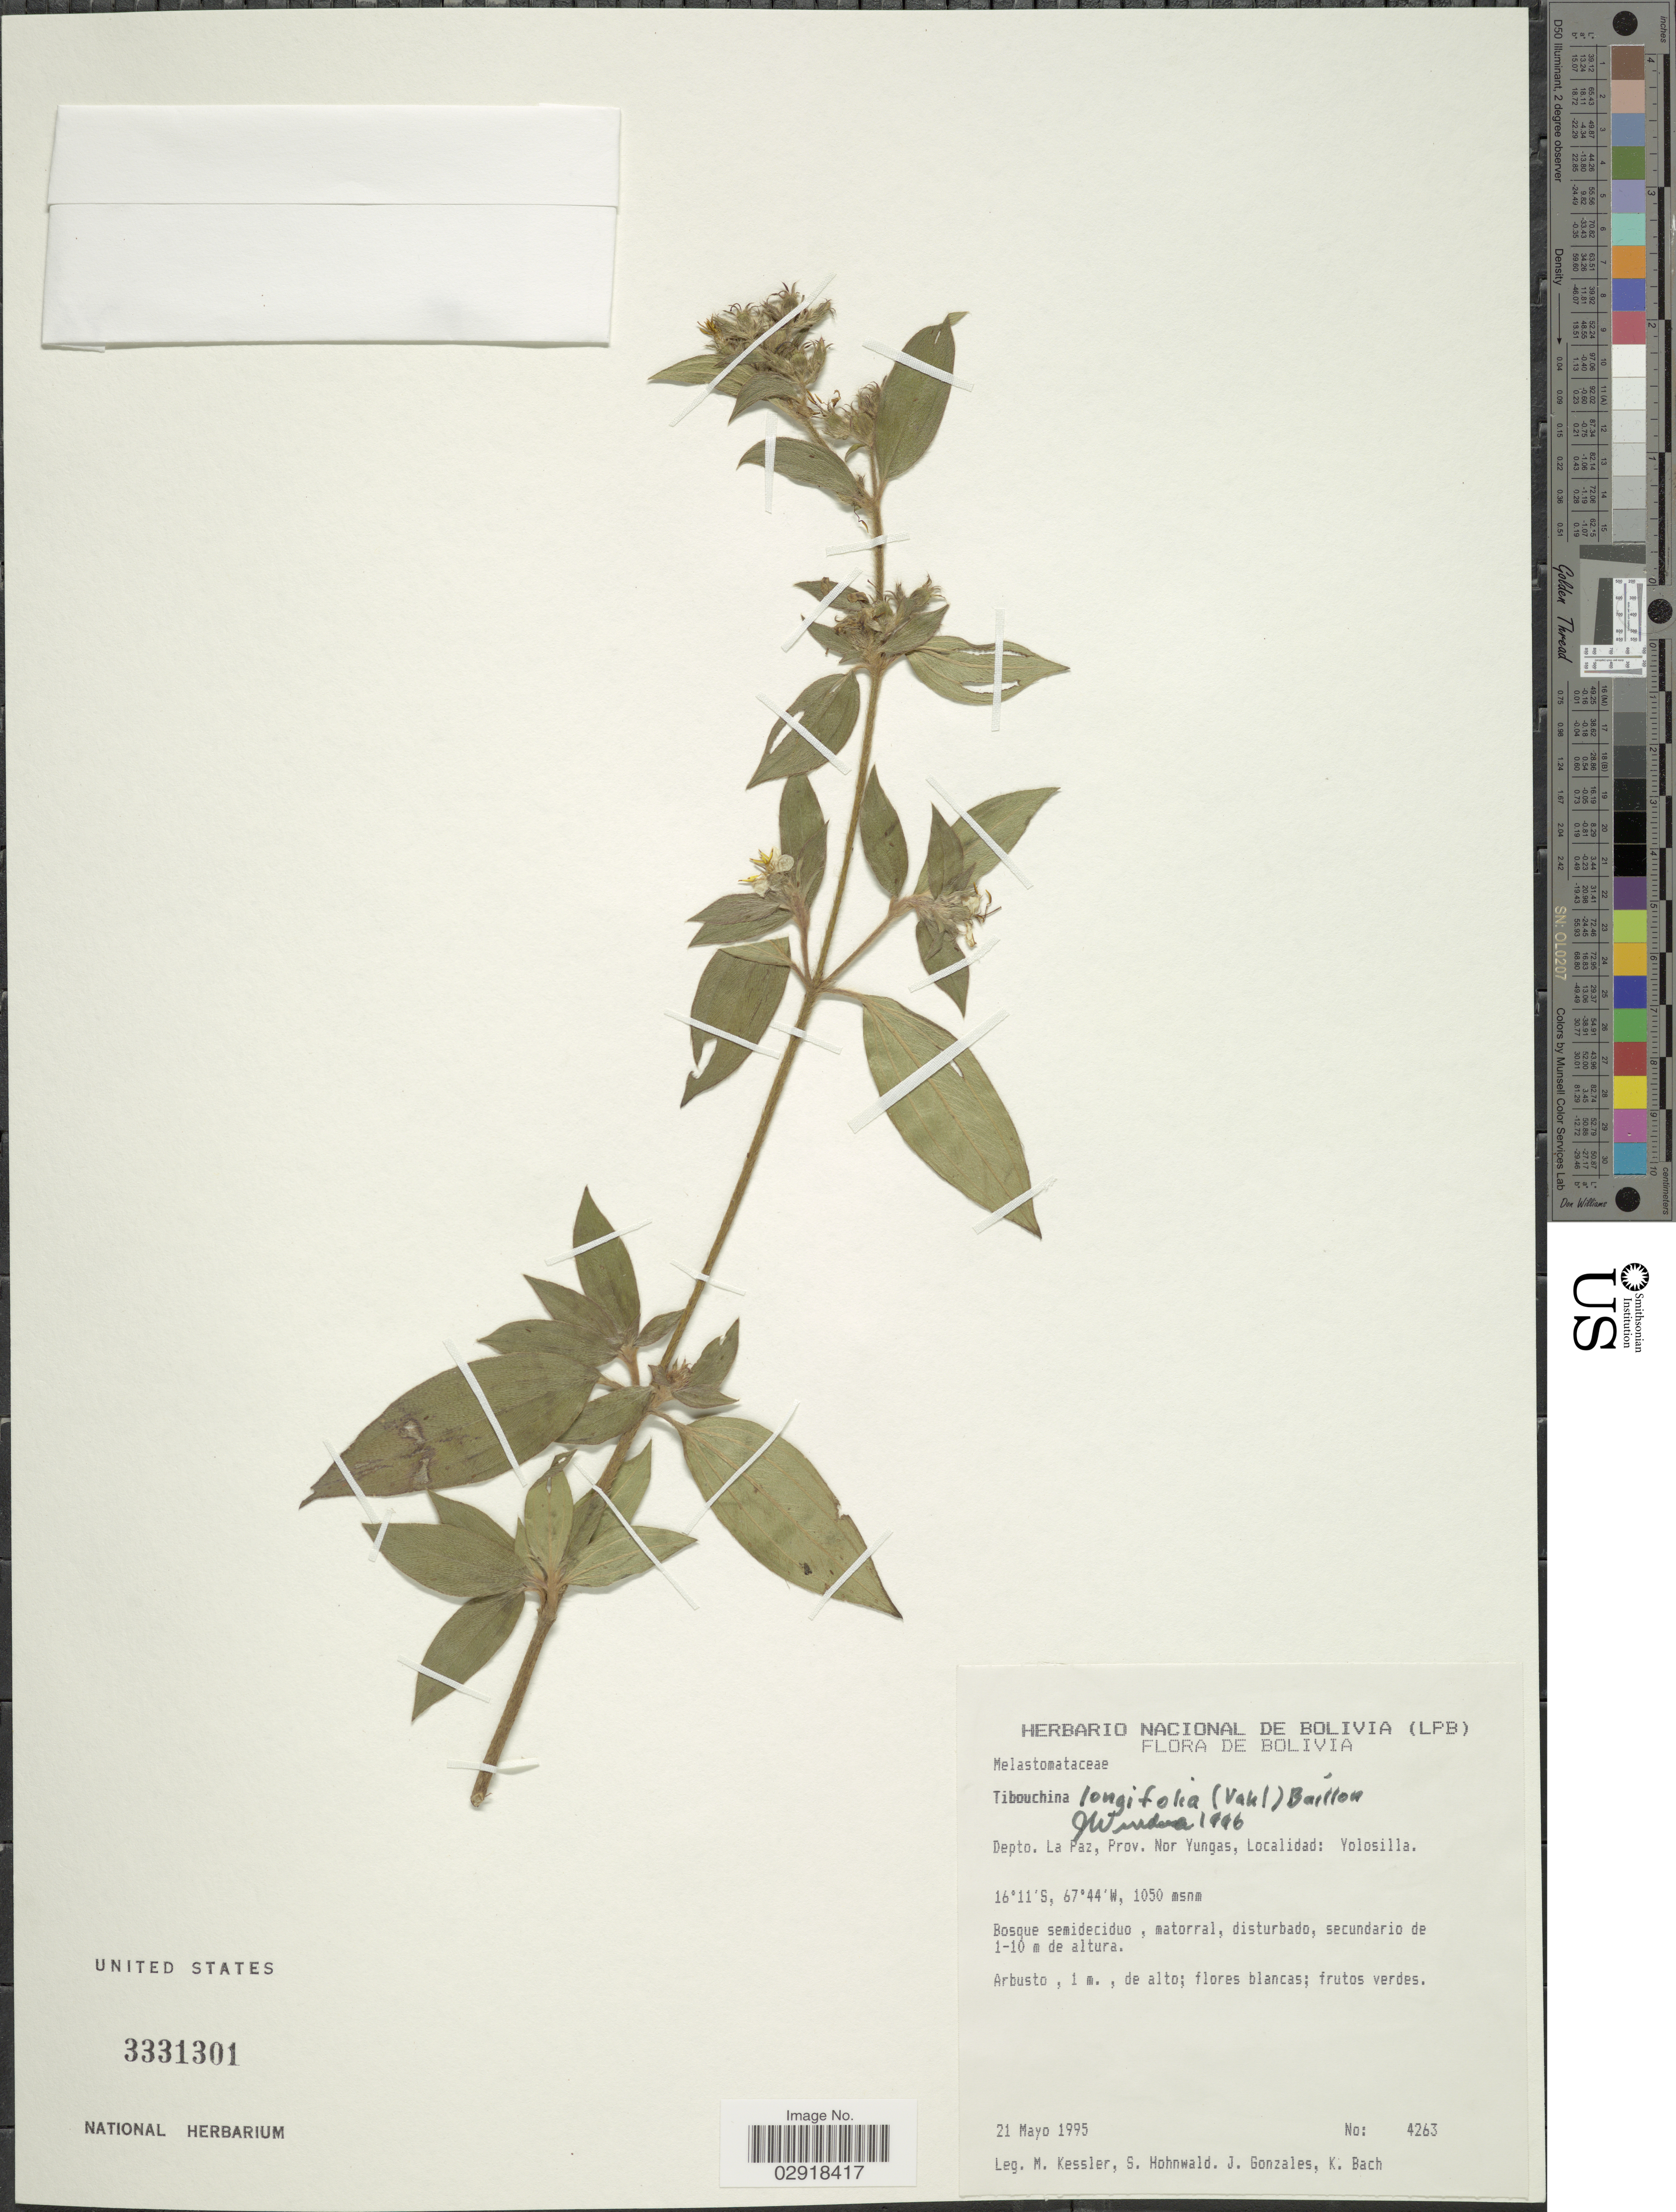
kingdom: Plantae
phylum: Tracheophyta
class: Magnoliopsida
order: Myrtales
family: Melastomataceae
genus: Chaetogastra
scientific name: Chaetogastra longifolia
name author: (Vahl) DC.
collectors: M. Kessler, S. Hohnwald, J. Gonzales & K. Bach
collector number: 4263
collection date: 1995-05-21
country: Bolivia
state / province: La Paz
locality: Depto. La Paz, Prov. Nor Yungas, Yolosilla.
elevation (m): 1050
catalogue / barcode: US 3331301